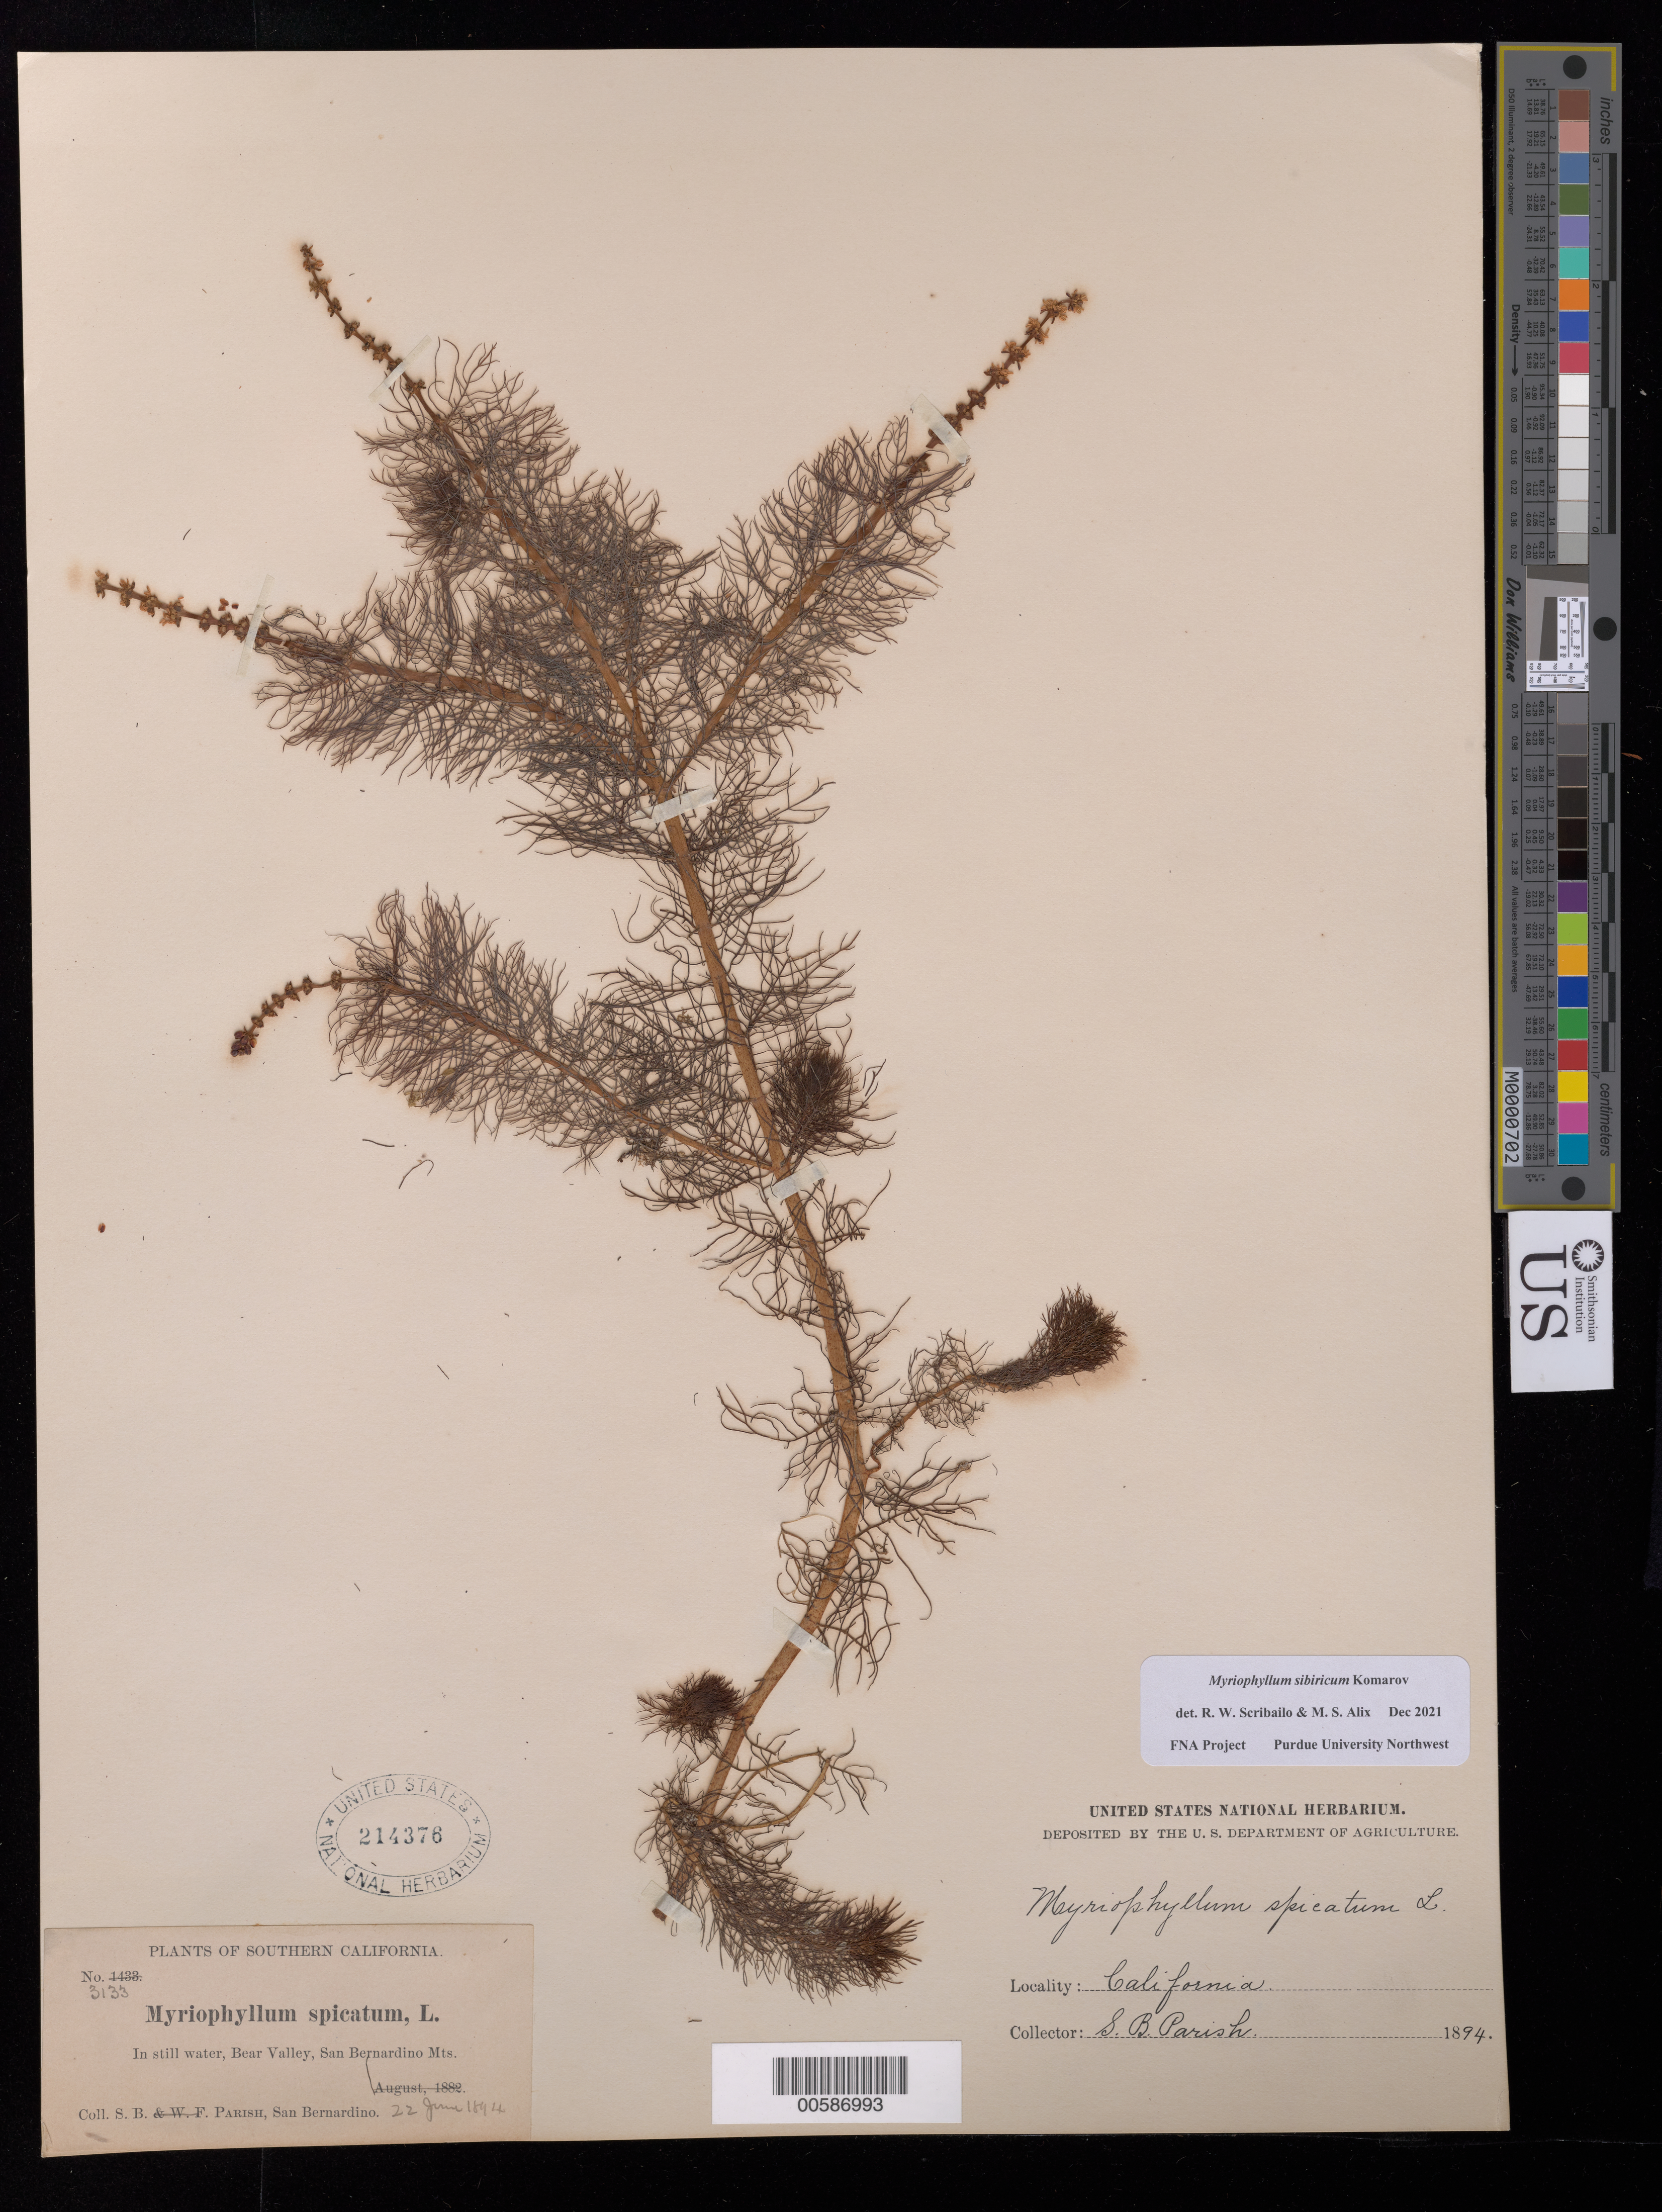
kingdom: Plantae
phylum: Tracheophyta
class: Magnoliopsida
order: Saxifragales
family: Haloragaceae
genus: Myriophyllum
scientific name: Myriophyllum sibiricum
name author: Kom.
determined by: Scribailo, R. W.; Alix, M. S.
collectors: S. B. Parish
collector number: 3133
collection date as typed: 22 Jun 1894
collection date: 1894-06-22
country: United States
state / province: California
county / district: San Bernardino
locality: Bear Valley, San Bernardino Mts.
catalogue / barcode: US 214376